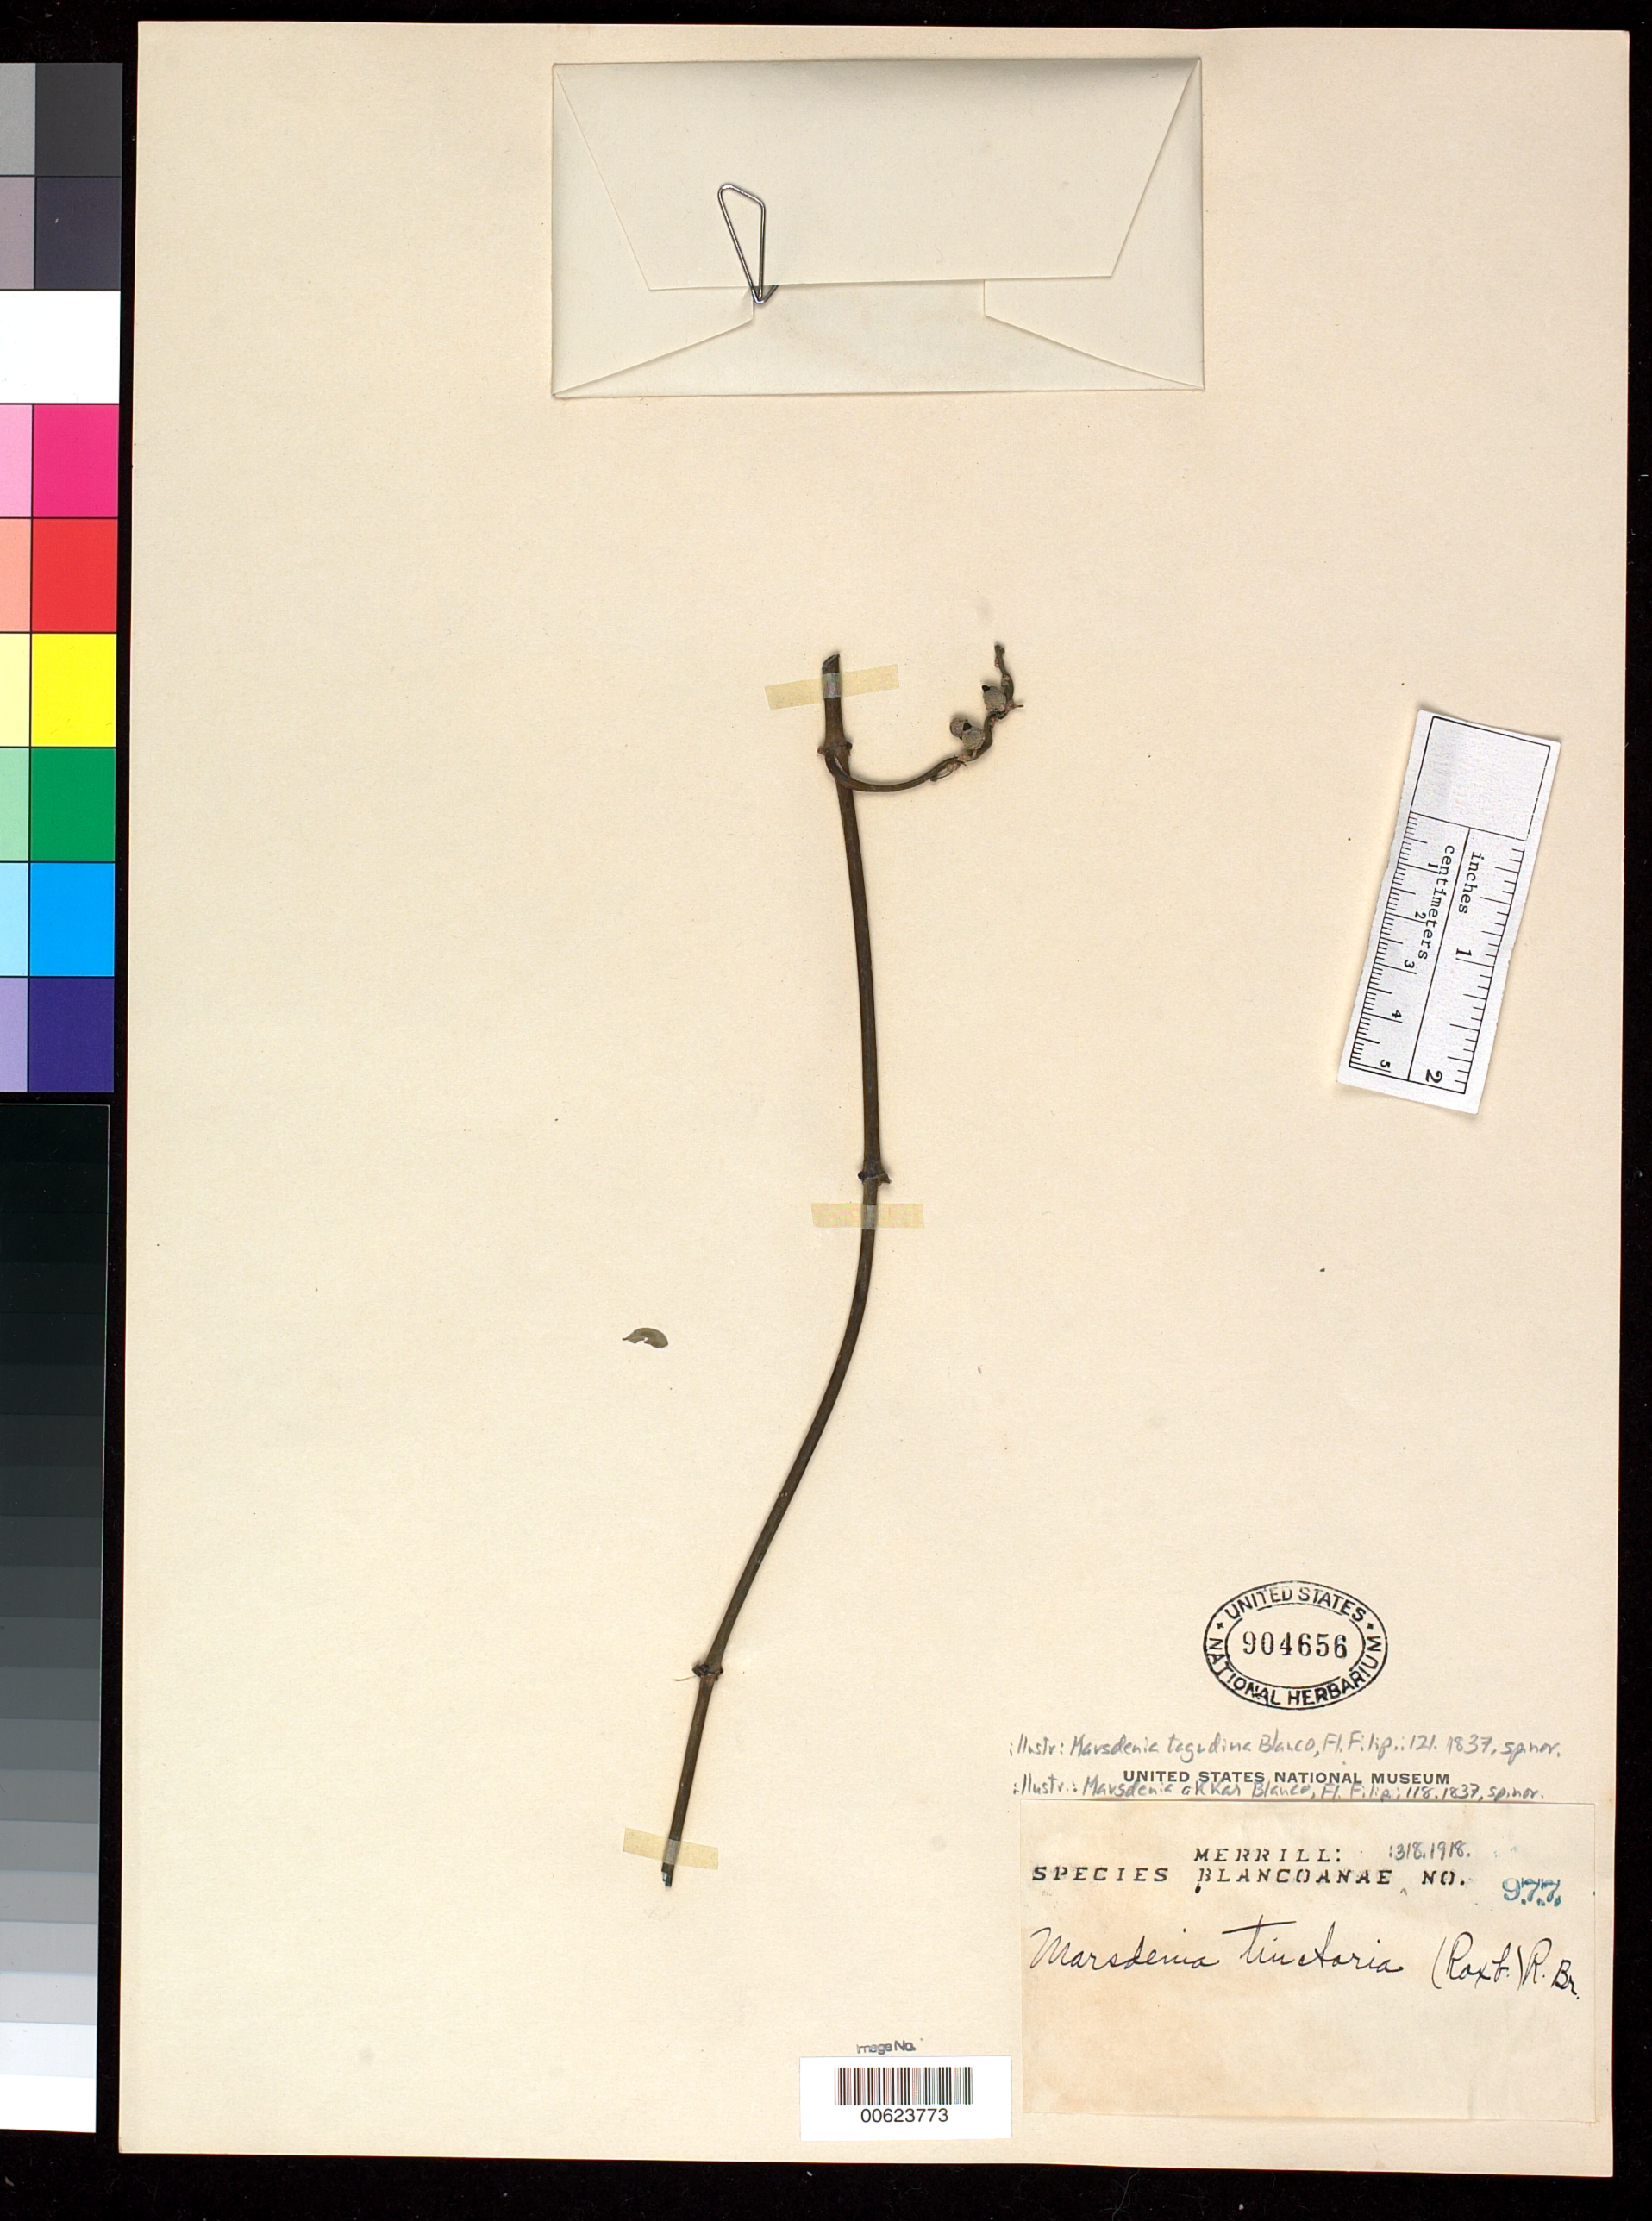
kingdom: Plantae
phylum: Tracheophyta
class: Magnoliopsida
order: Gentianales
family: Apocynaceae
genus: Marsdenia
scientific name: Marsdenia tagudinia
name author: Blanco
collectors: C. Mabesa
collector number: Sp. Blancoan. 0977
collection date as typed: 23 Aug 1916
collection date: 1916-08-23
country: Philippines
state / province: Calabarzon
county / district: Laguna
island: Luzon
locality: Mount maquiling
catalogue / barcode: US 904656